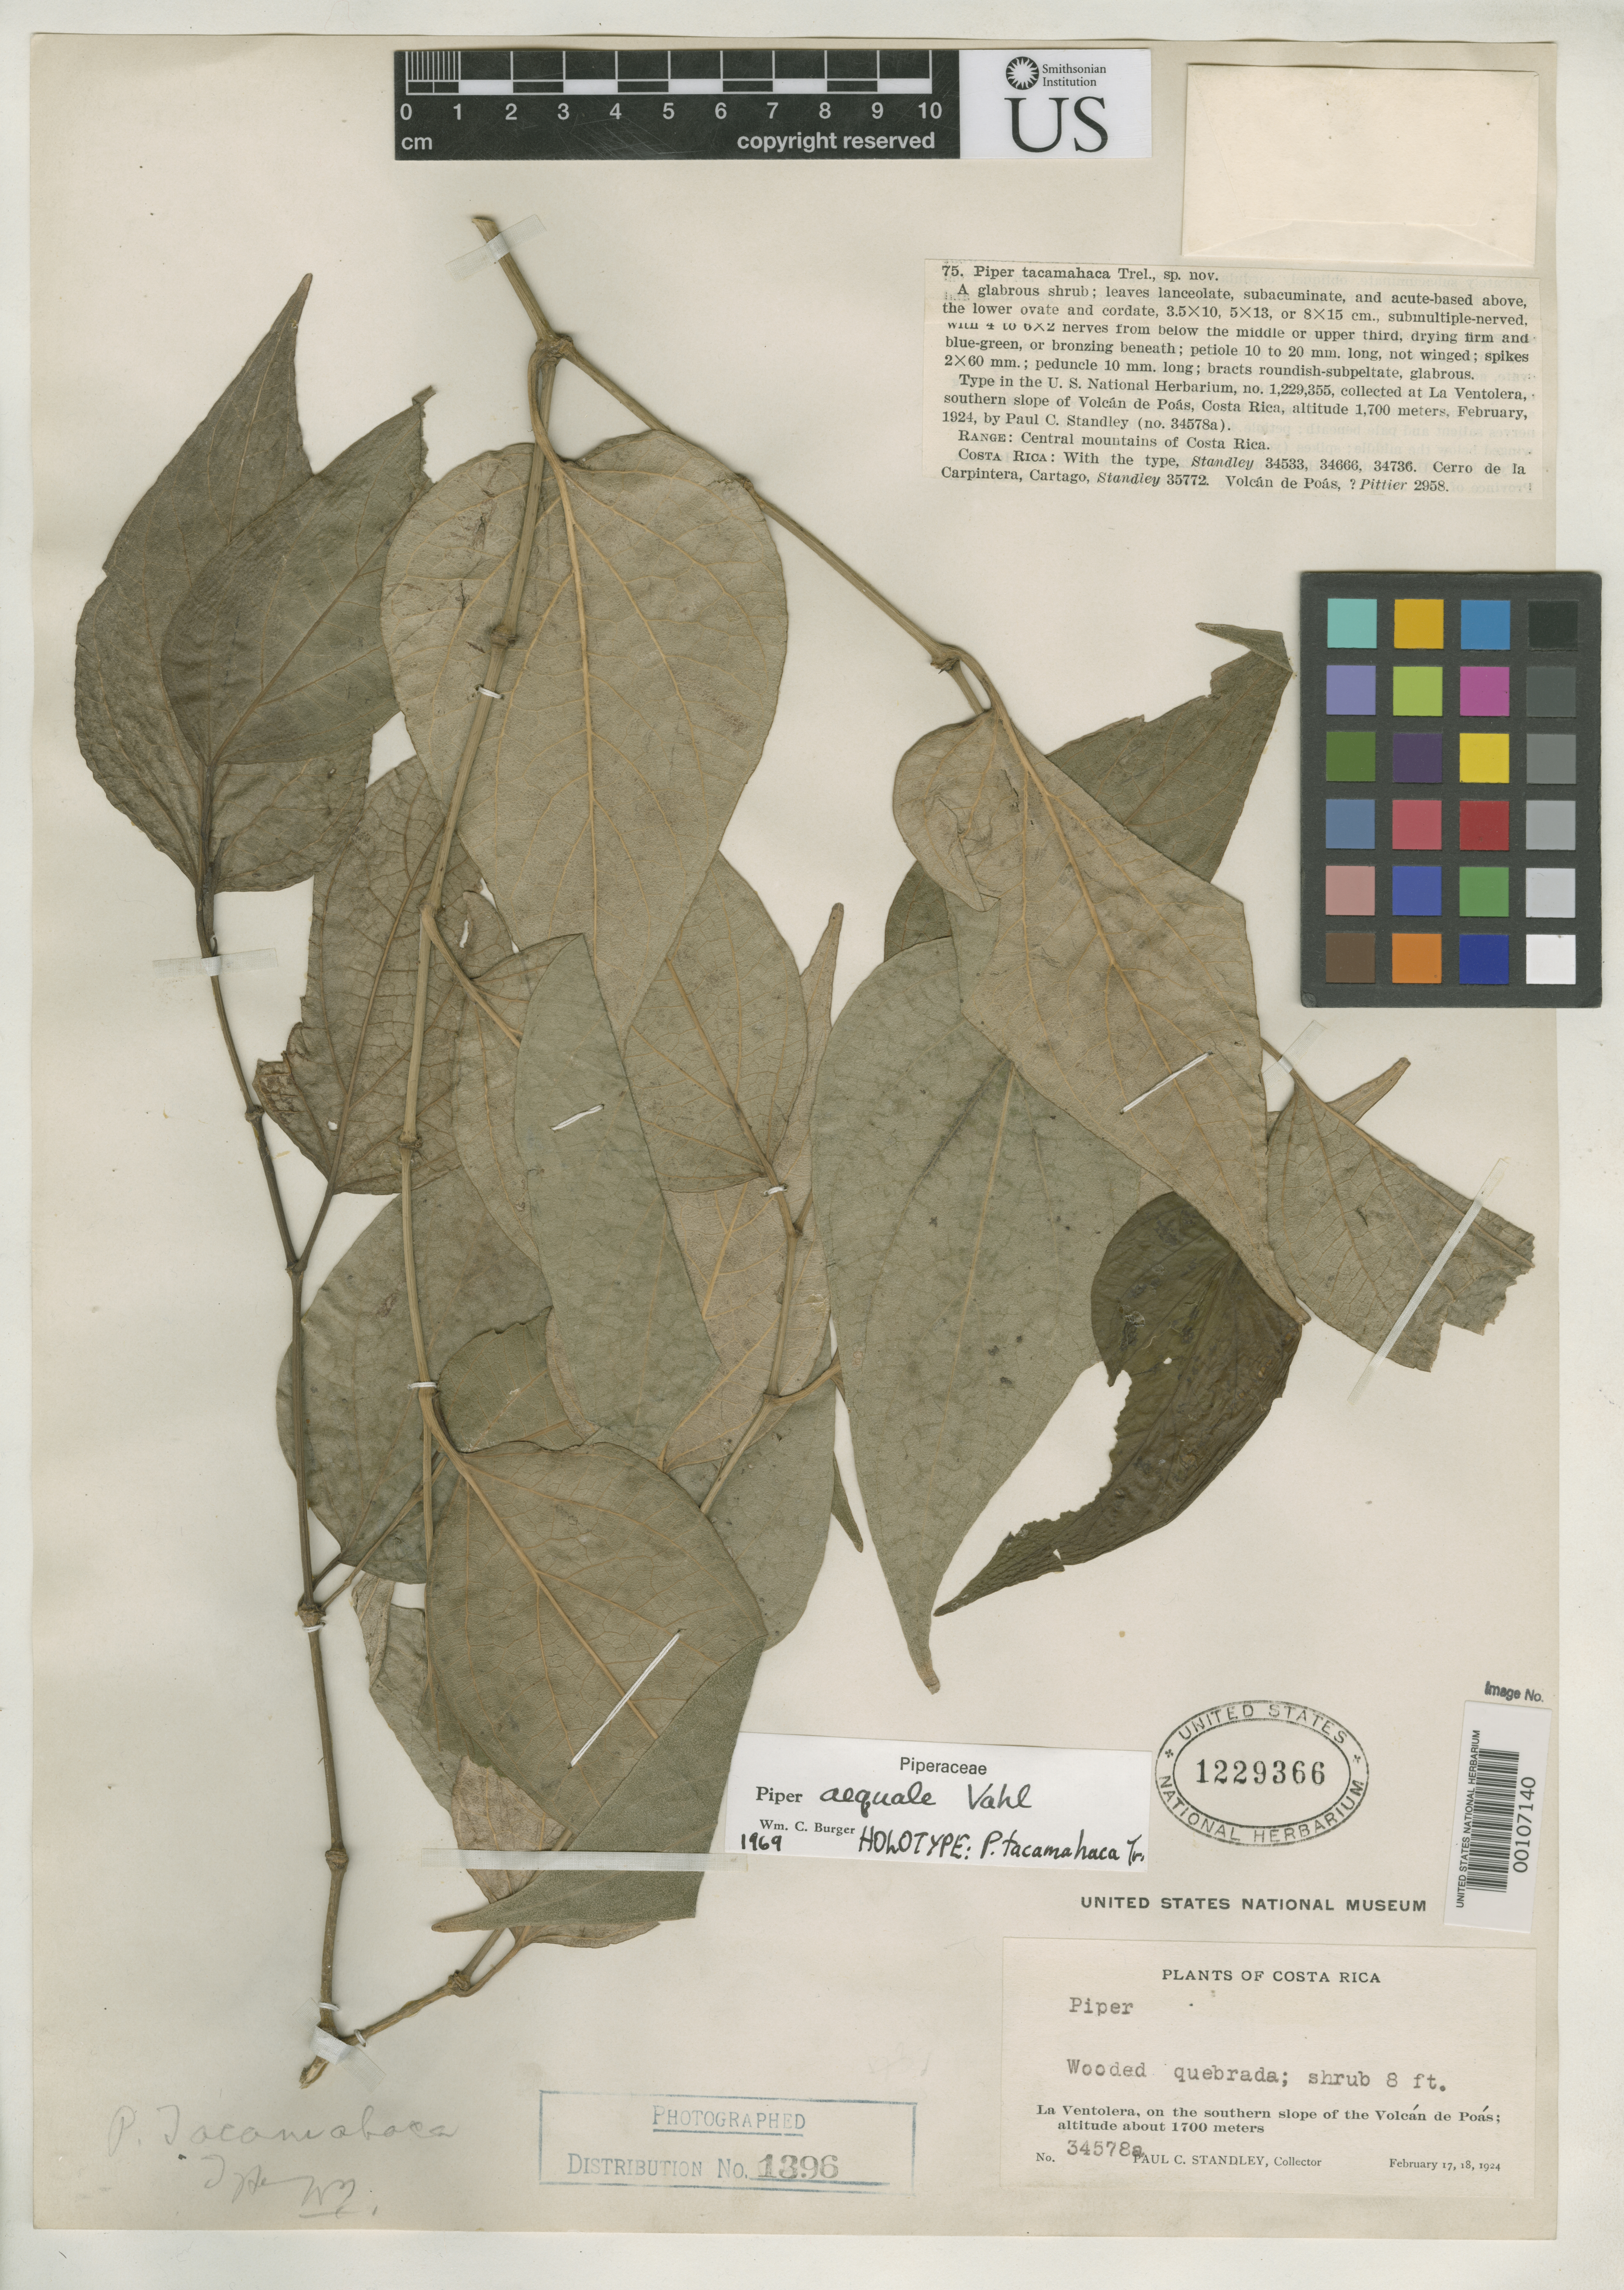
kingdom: Plantae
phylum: Tracheophyta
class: Magnoliopsida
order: Piperales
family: Piperaceae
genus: Piper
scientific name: Piper tacamahaca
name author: Trel.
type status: Holotype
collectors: P. C. Standley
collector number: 34578 a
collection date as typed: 17 Feb 1924 to 18 Feb 1924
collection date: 1924-02-17/1924-02-18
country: Costa Rica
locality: La Ventolara, S Volcan de Poás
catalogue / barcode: US 1229366